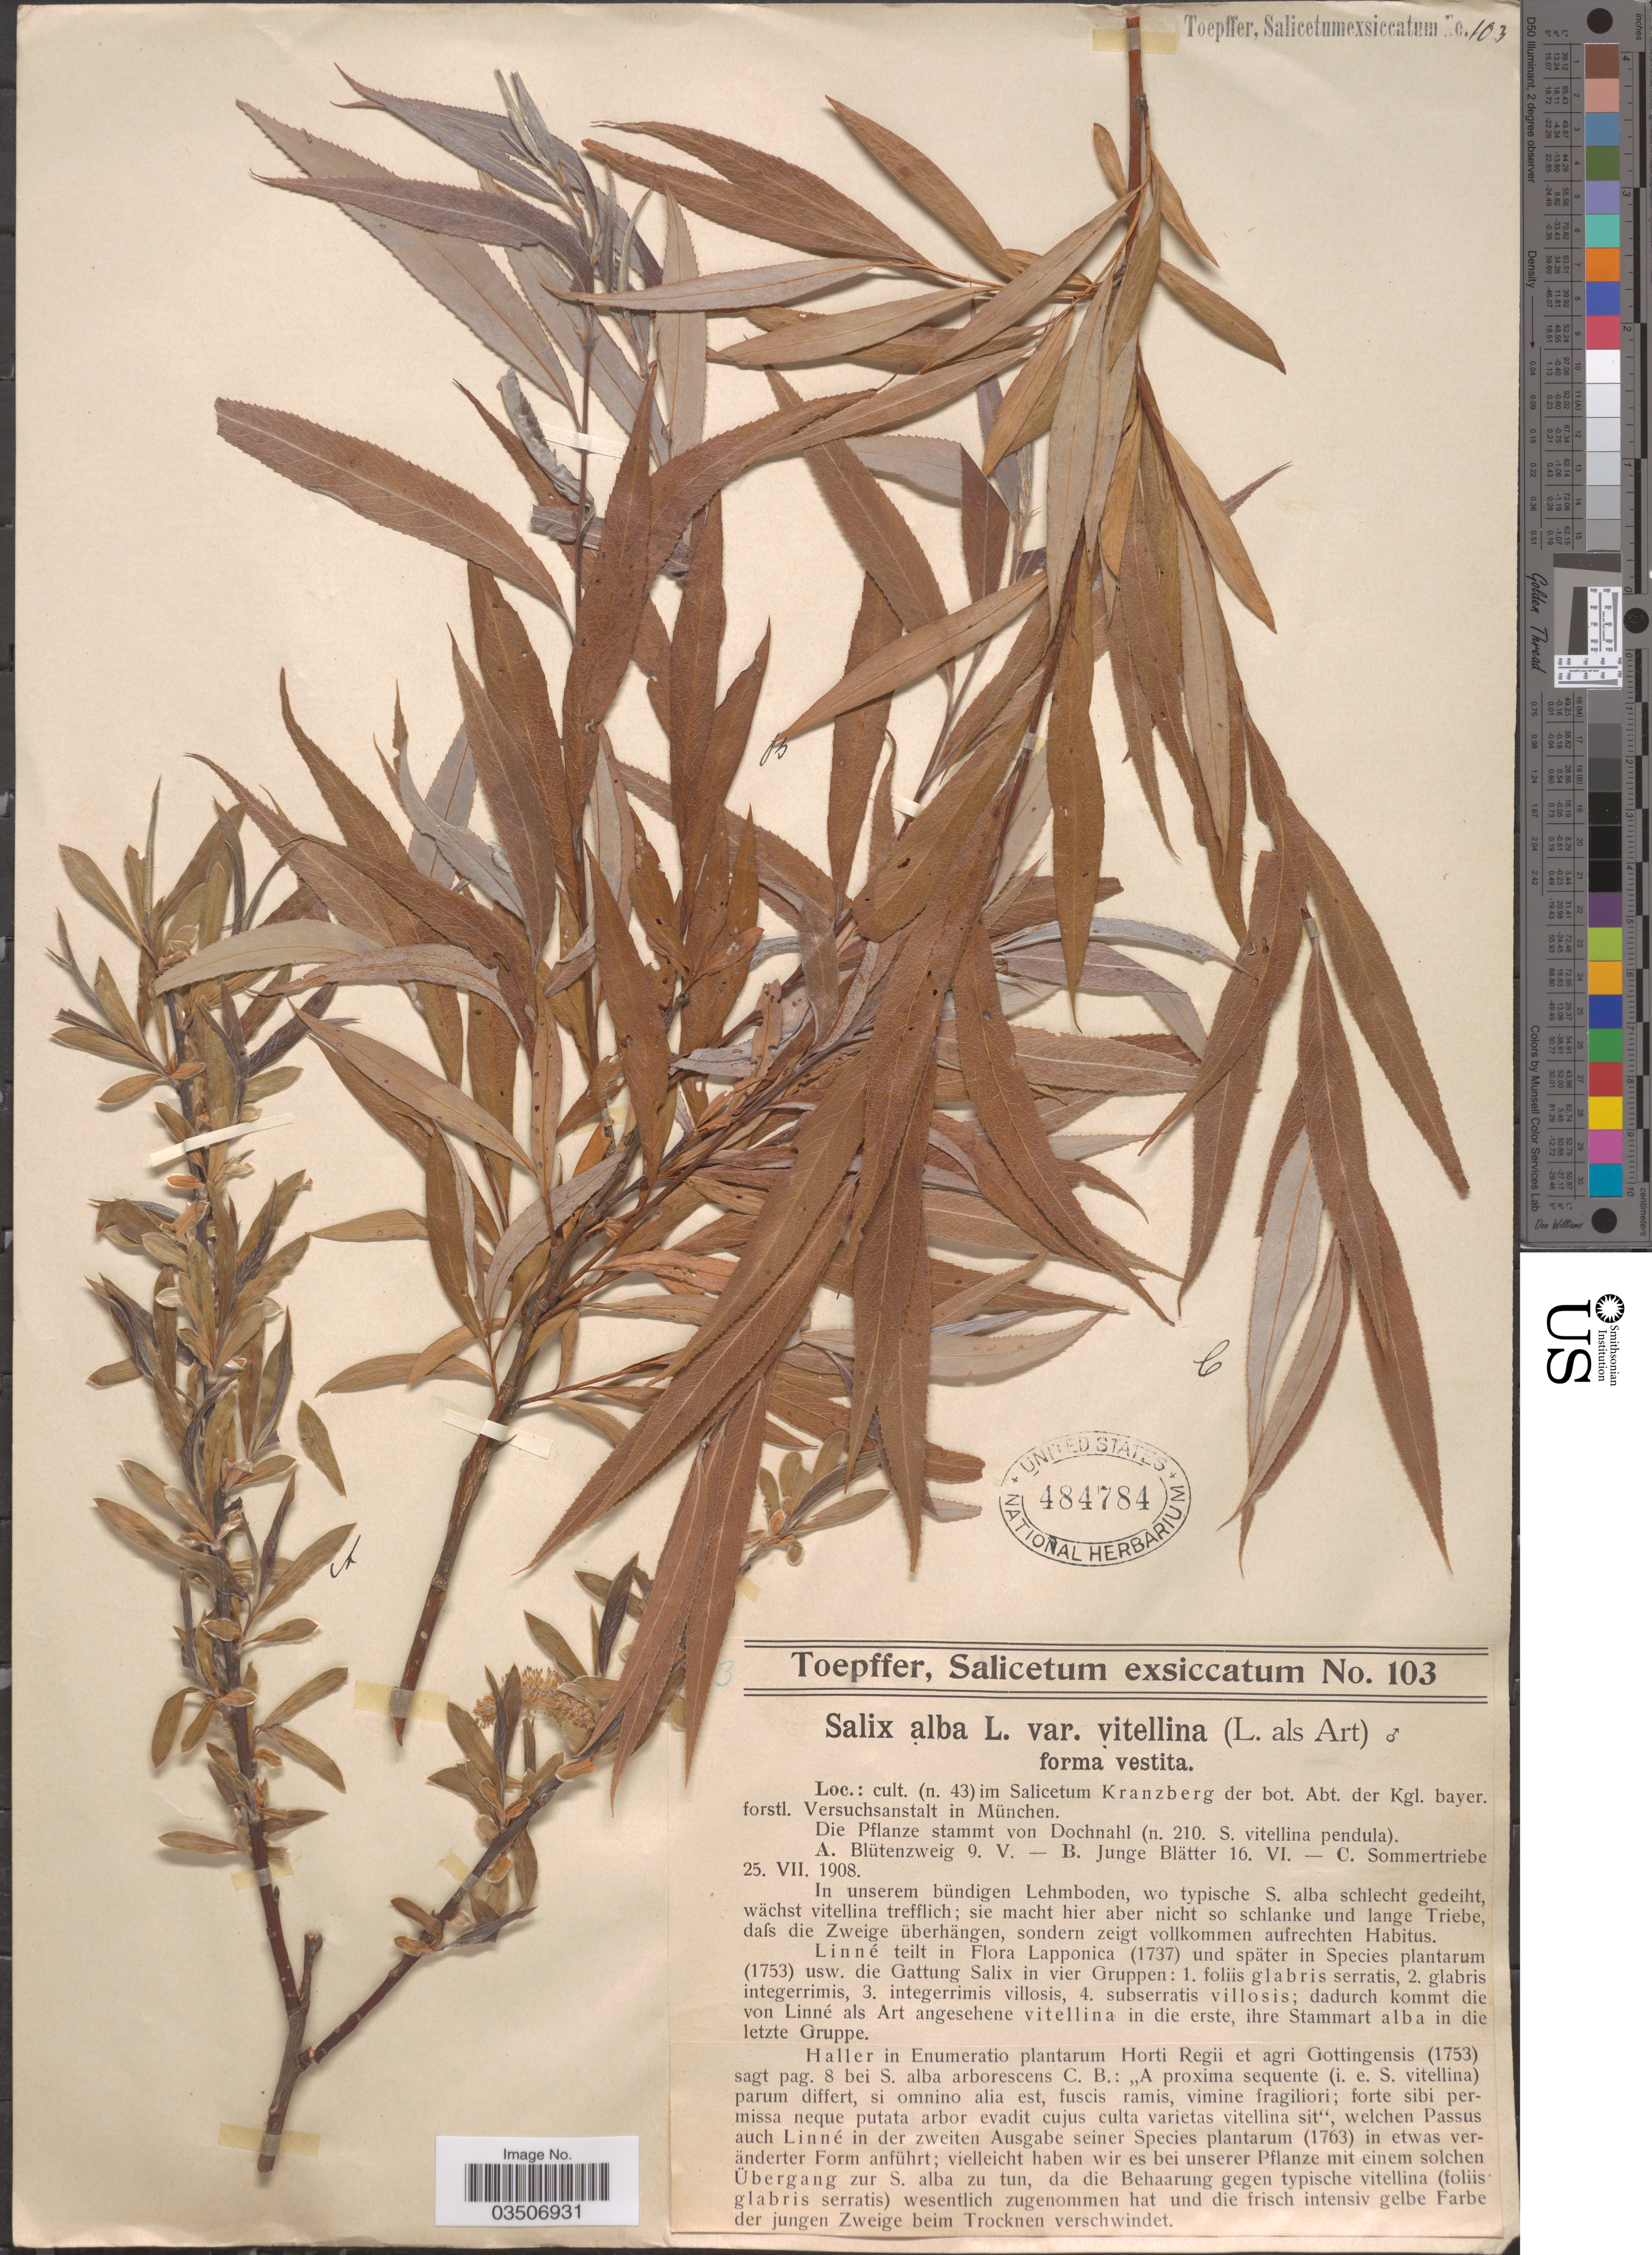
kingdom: Plantae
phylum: Tracheophyta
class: Magnoliopsida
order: Malpighiales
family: Salicaceae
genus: Salix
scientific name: Salix alba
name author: L.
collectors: A. Toepffer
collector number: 103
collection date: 1908-05-09/1908-07-25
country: Germany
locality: Cult (n. 43) im Salicetum Kranzberg der bot. Abt. der Kgl. bayer. forstl. Versuchsanstalt in München.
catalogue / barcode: US 484784